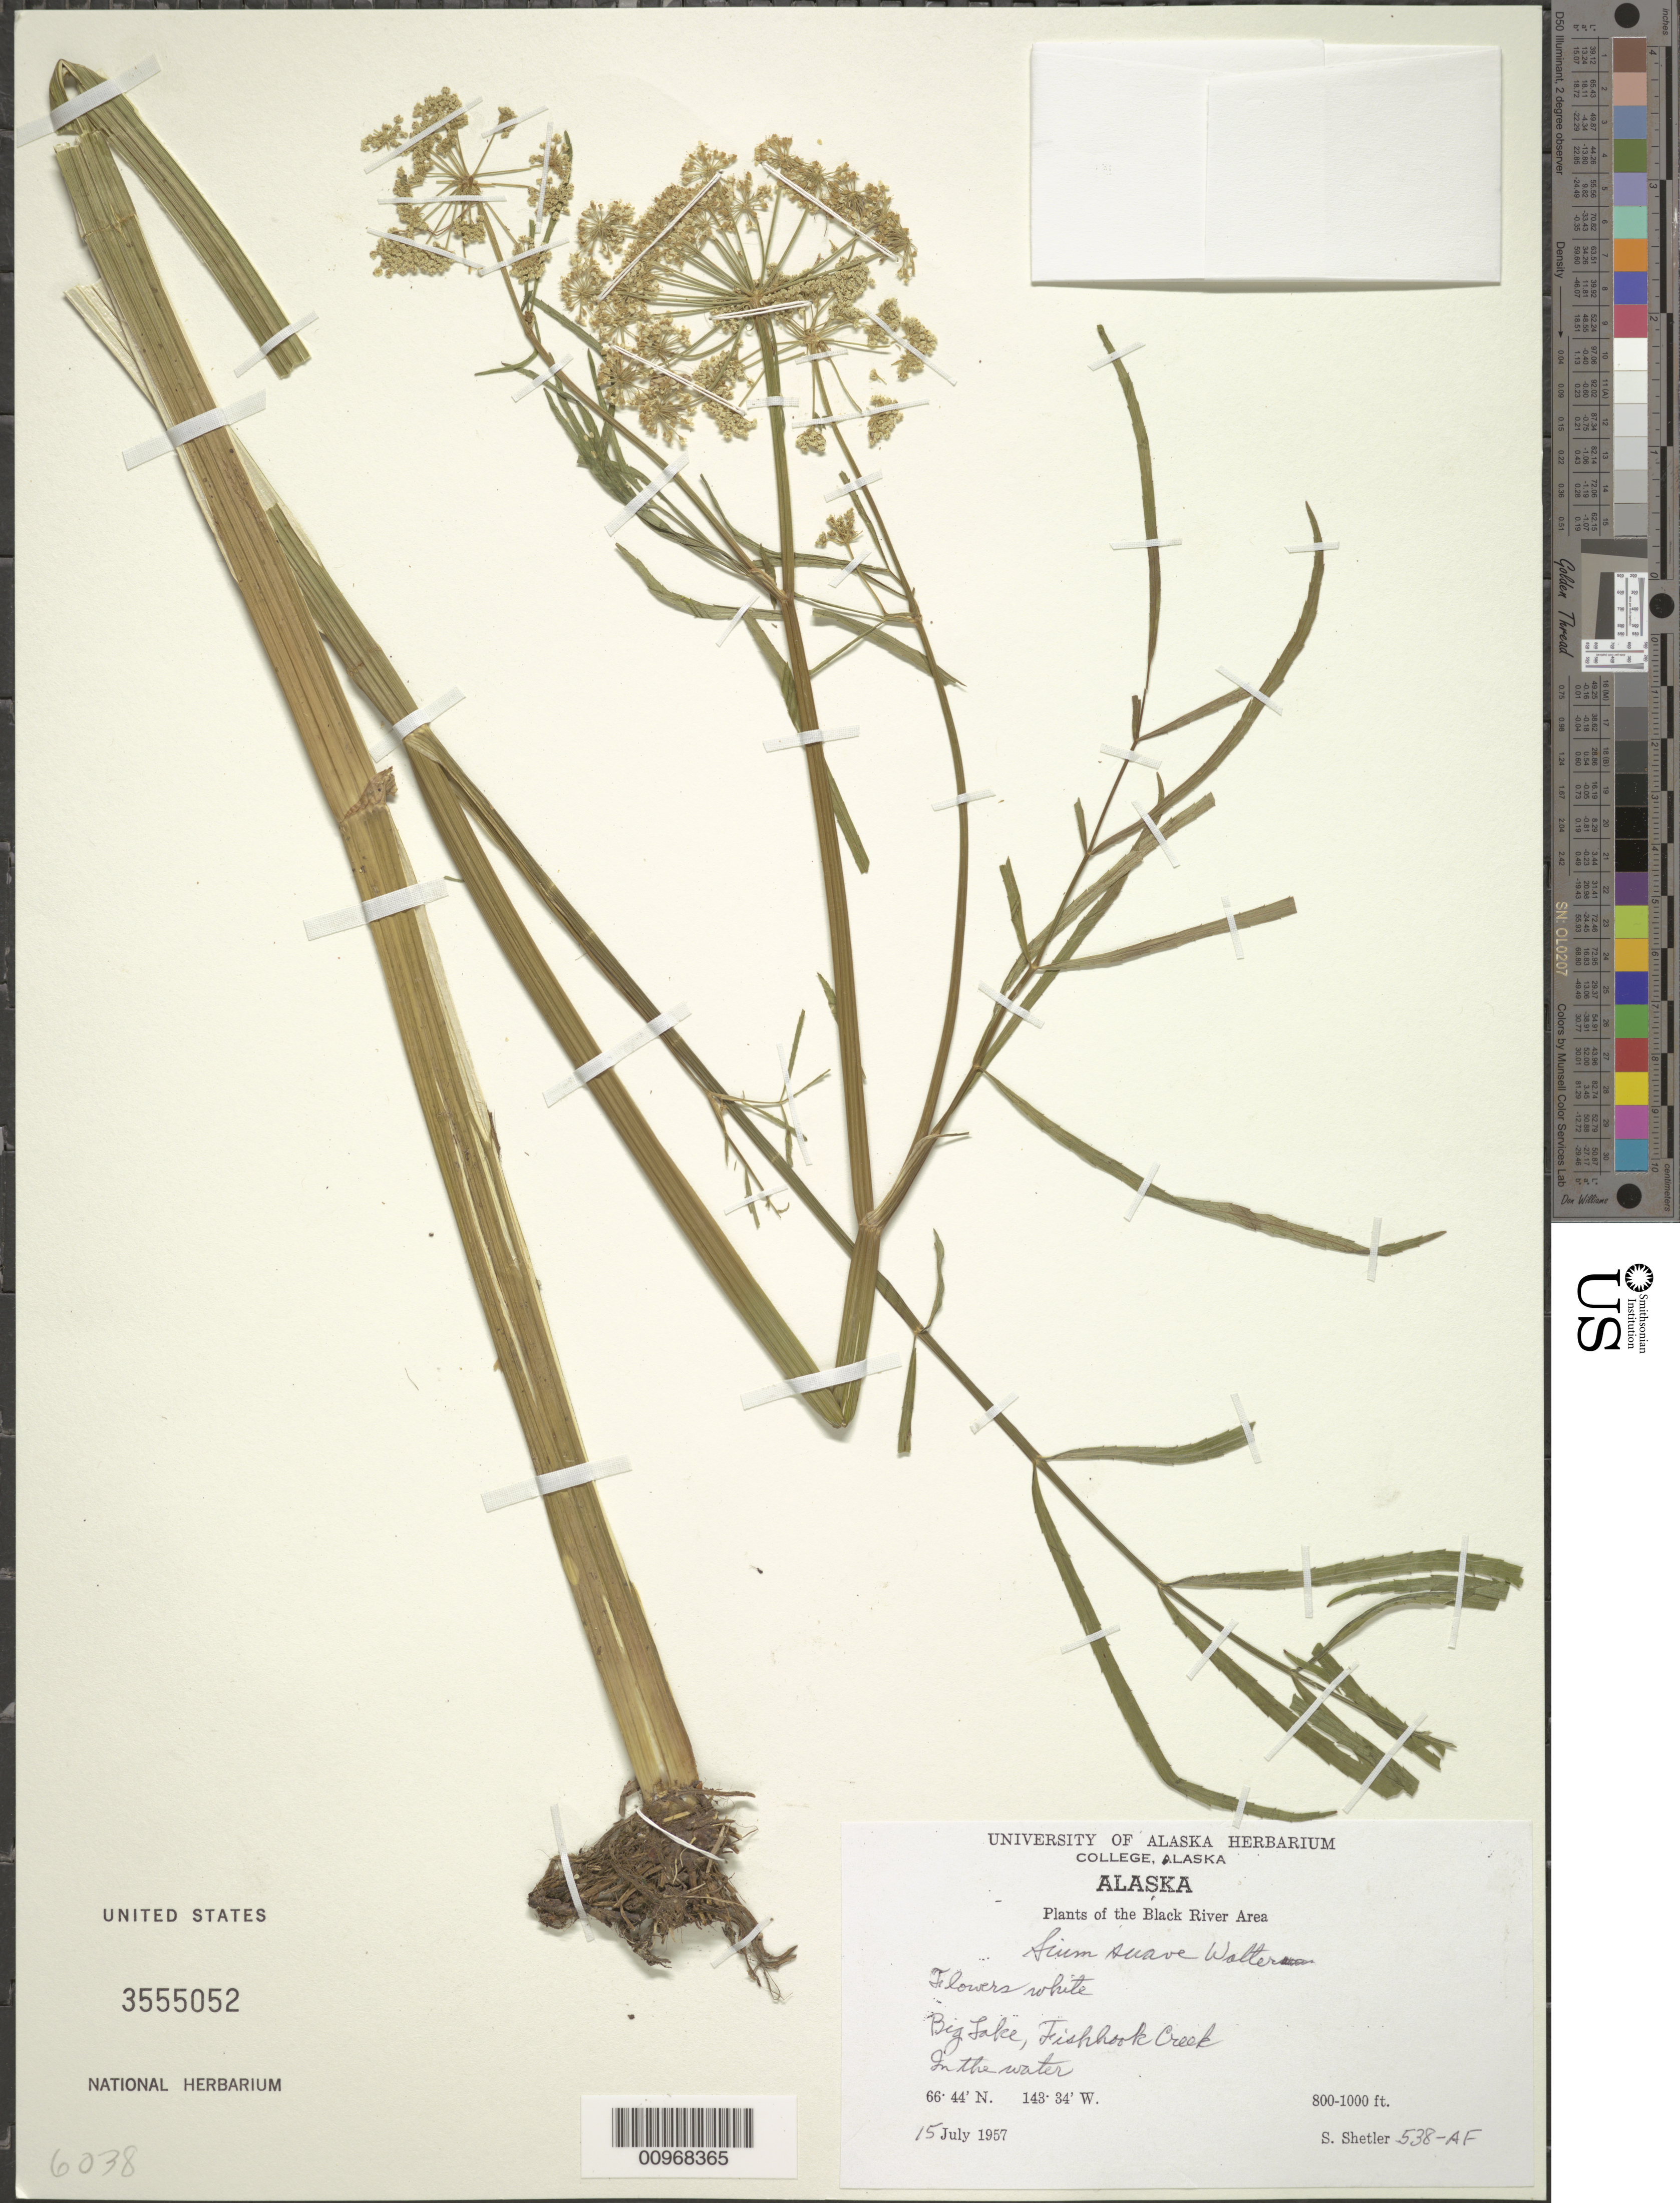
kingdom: Plantae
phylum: Tracheophyta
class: Magnoliopsida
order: Apiales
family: Apiaceae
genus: Sium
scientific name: Sium suave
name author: Walter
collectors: S. Shetler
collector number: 538-AF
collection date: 1957-07-15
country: United States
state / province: Alaska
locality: The Black River Area, Big Lake, Fishlook Creek, In the water.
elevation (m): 244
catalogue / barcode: US 3555052